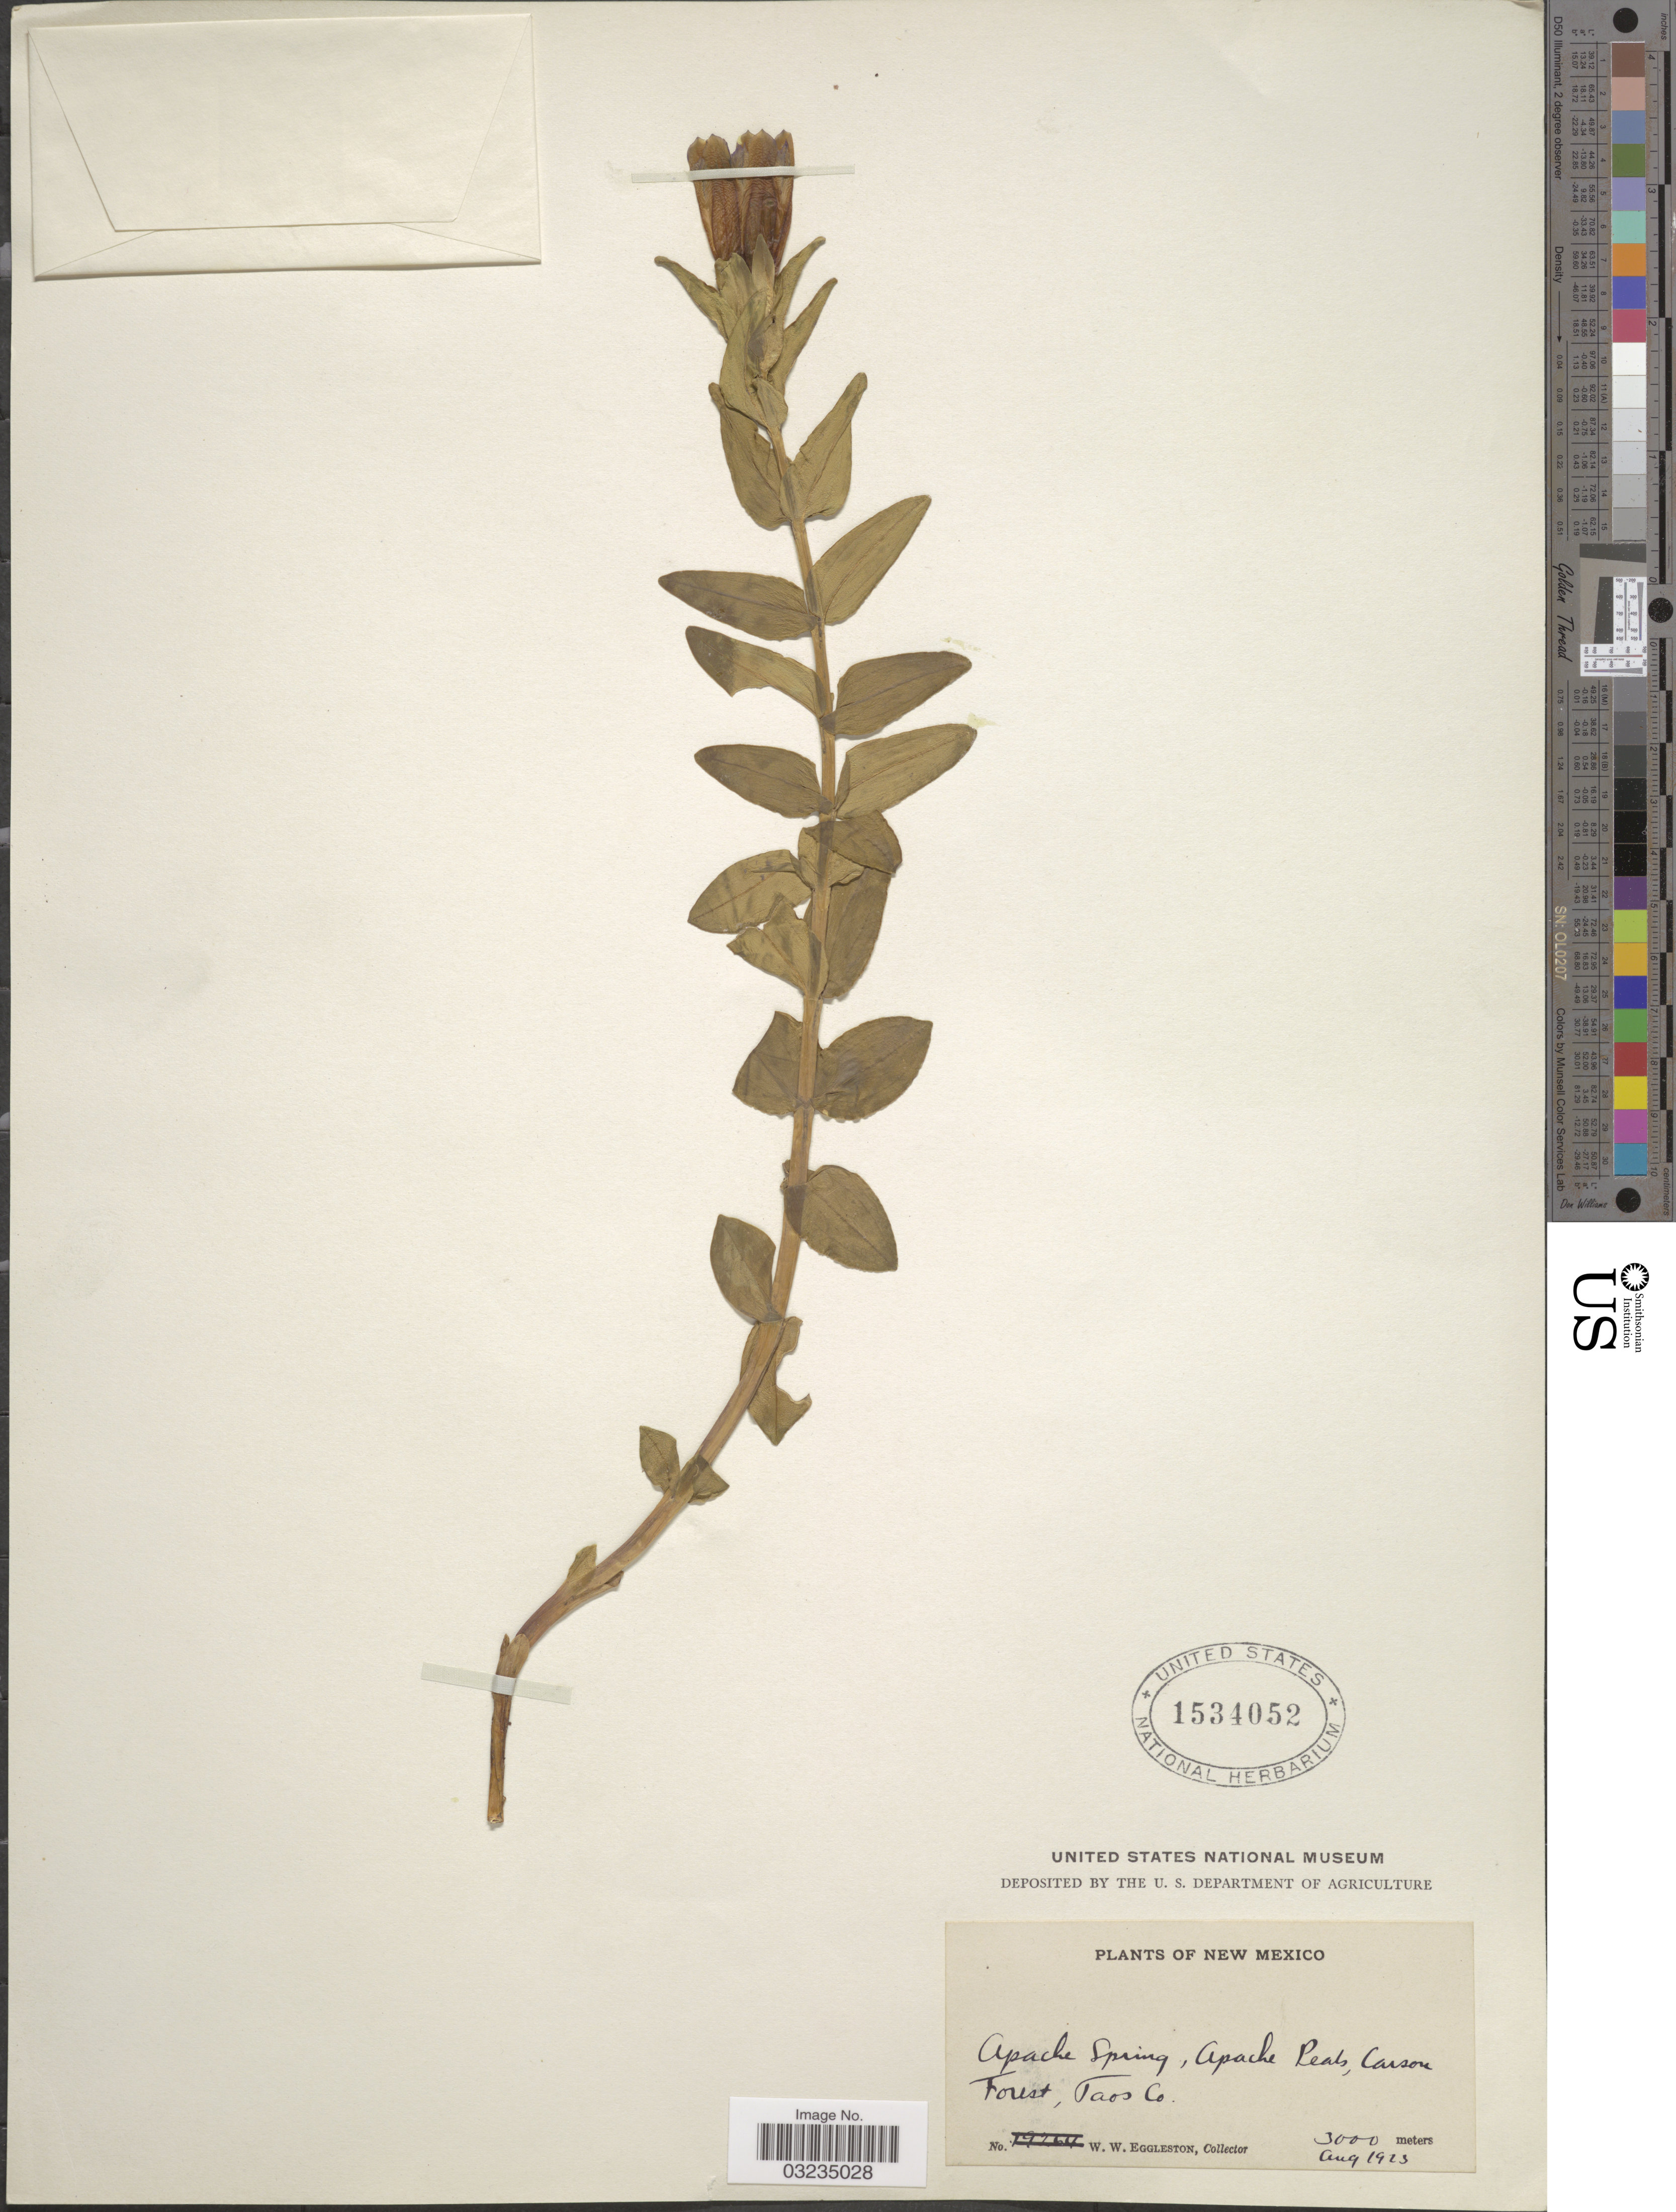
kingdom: Plantae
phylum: Tracheophyta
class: Magnoliopsida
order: Gentianales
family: Gentianaceae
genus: Gentiana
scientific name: Gentiana sp.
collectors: W. W. Eggleston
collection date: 1923-08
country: United States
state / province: New Mexico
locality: Apache Spring, Apache Peak, Carson Forest, Taos Co.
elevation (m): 3000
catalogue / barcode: US 1534052